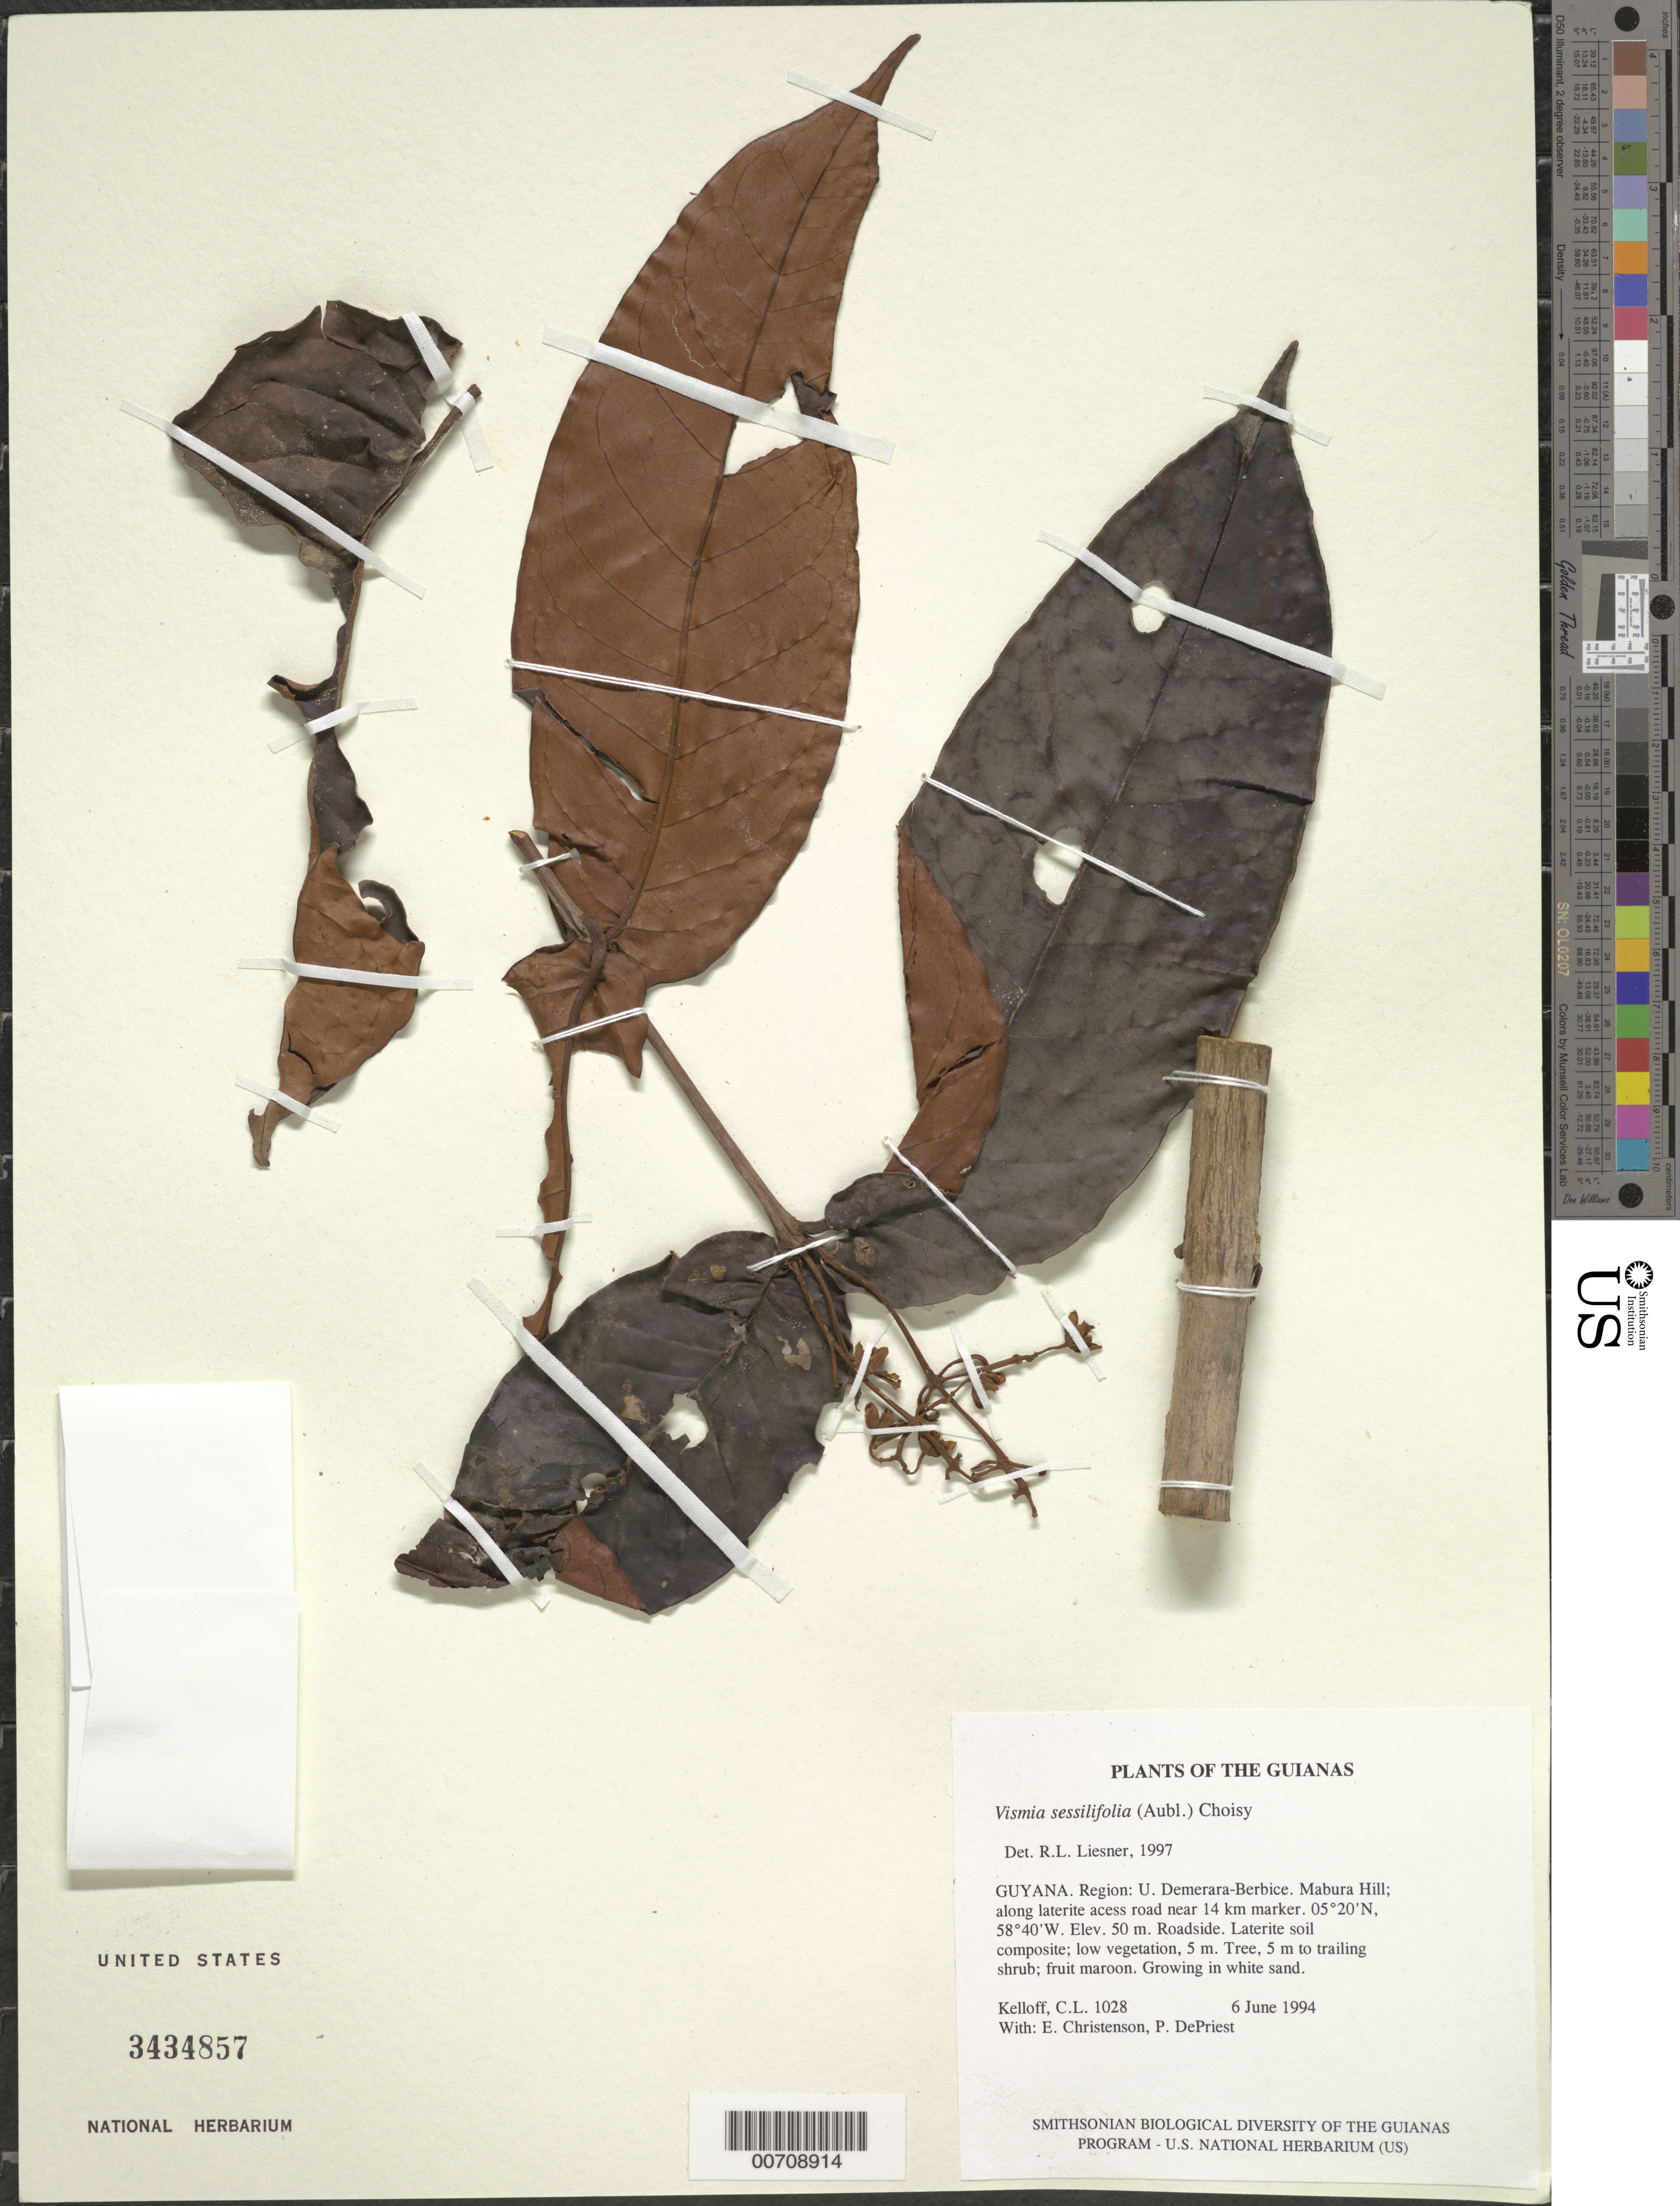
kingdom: Plantae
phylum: Tracheophyta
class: Magnoliopsida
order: Malpighiales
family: Hypericaceae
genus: Vismia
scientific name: Vismia sessilifolia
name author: (Aubl.) Choisy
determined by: Liesner, R. L.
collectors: C. L. Kelloff, E. A. Christenson & P. DePriest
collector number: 1028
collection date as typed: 6 June 1994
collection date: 1994-06-06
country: Guyana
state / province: U. Demerara-Berbice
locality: Mabura Hill; along laterite acess road near 14 km marker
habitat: Roadside. Laterite soil composite; low vegetation, 5 m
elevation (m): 50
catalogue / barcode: US 3434857